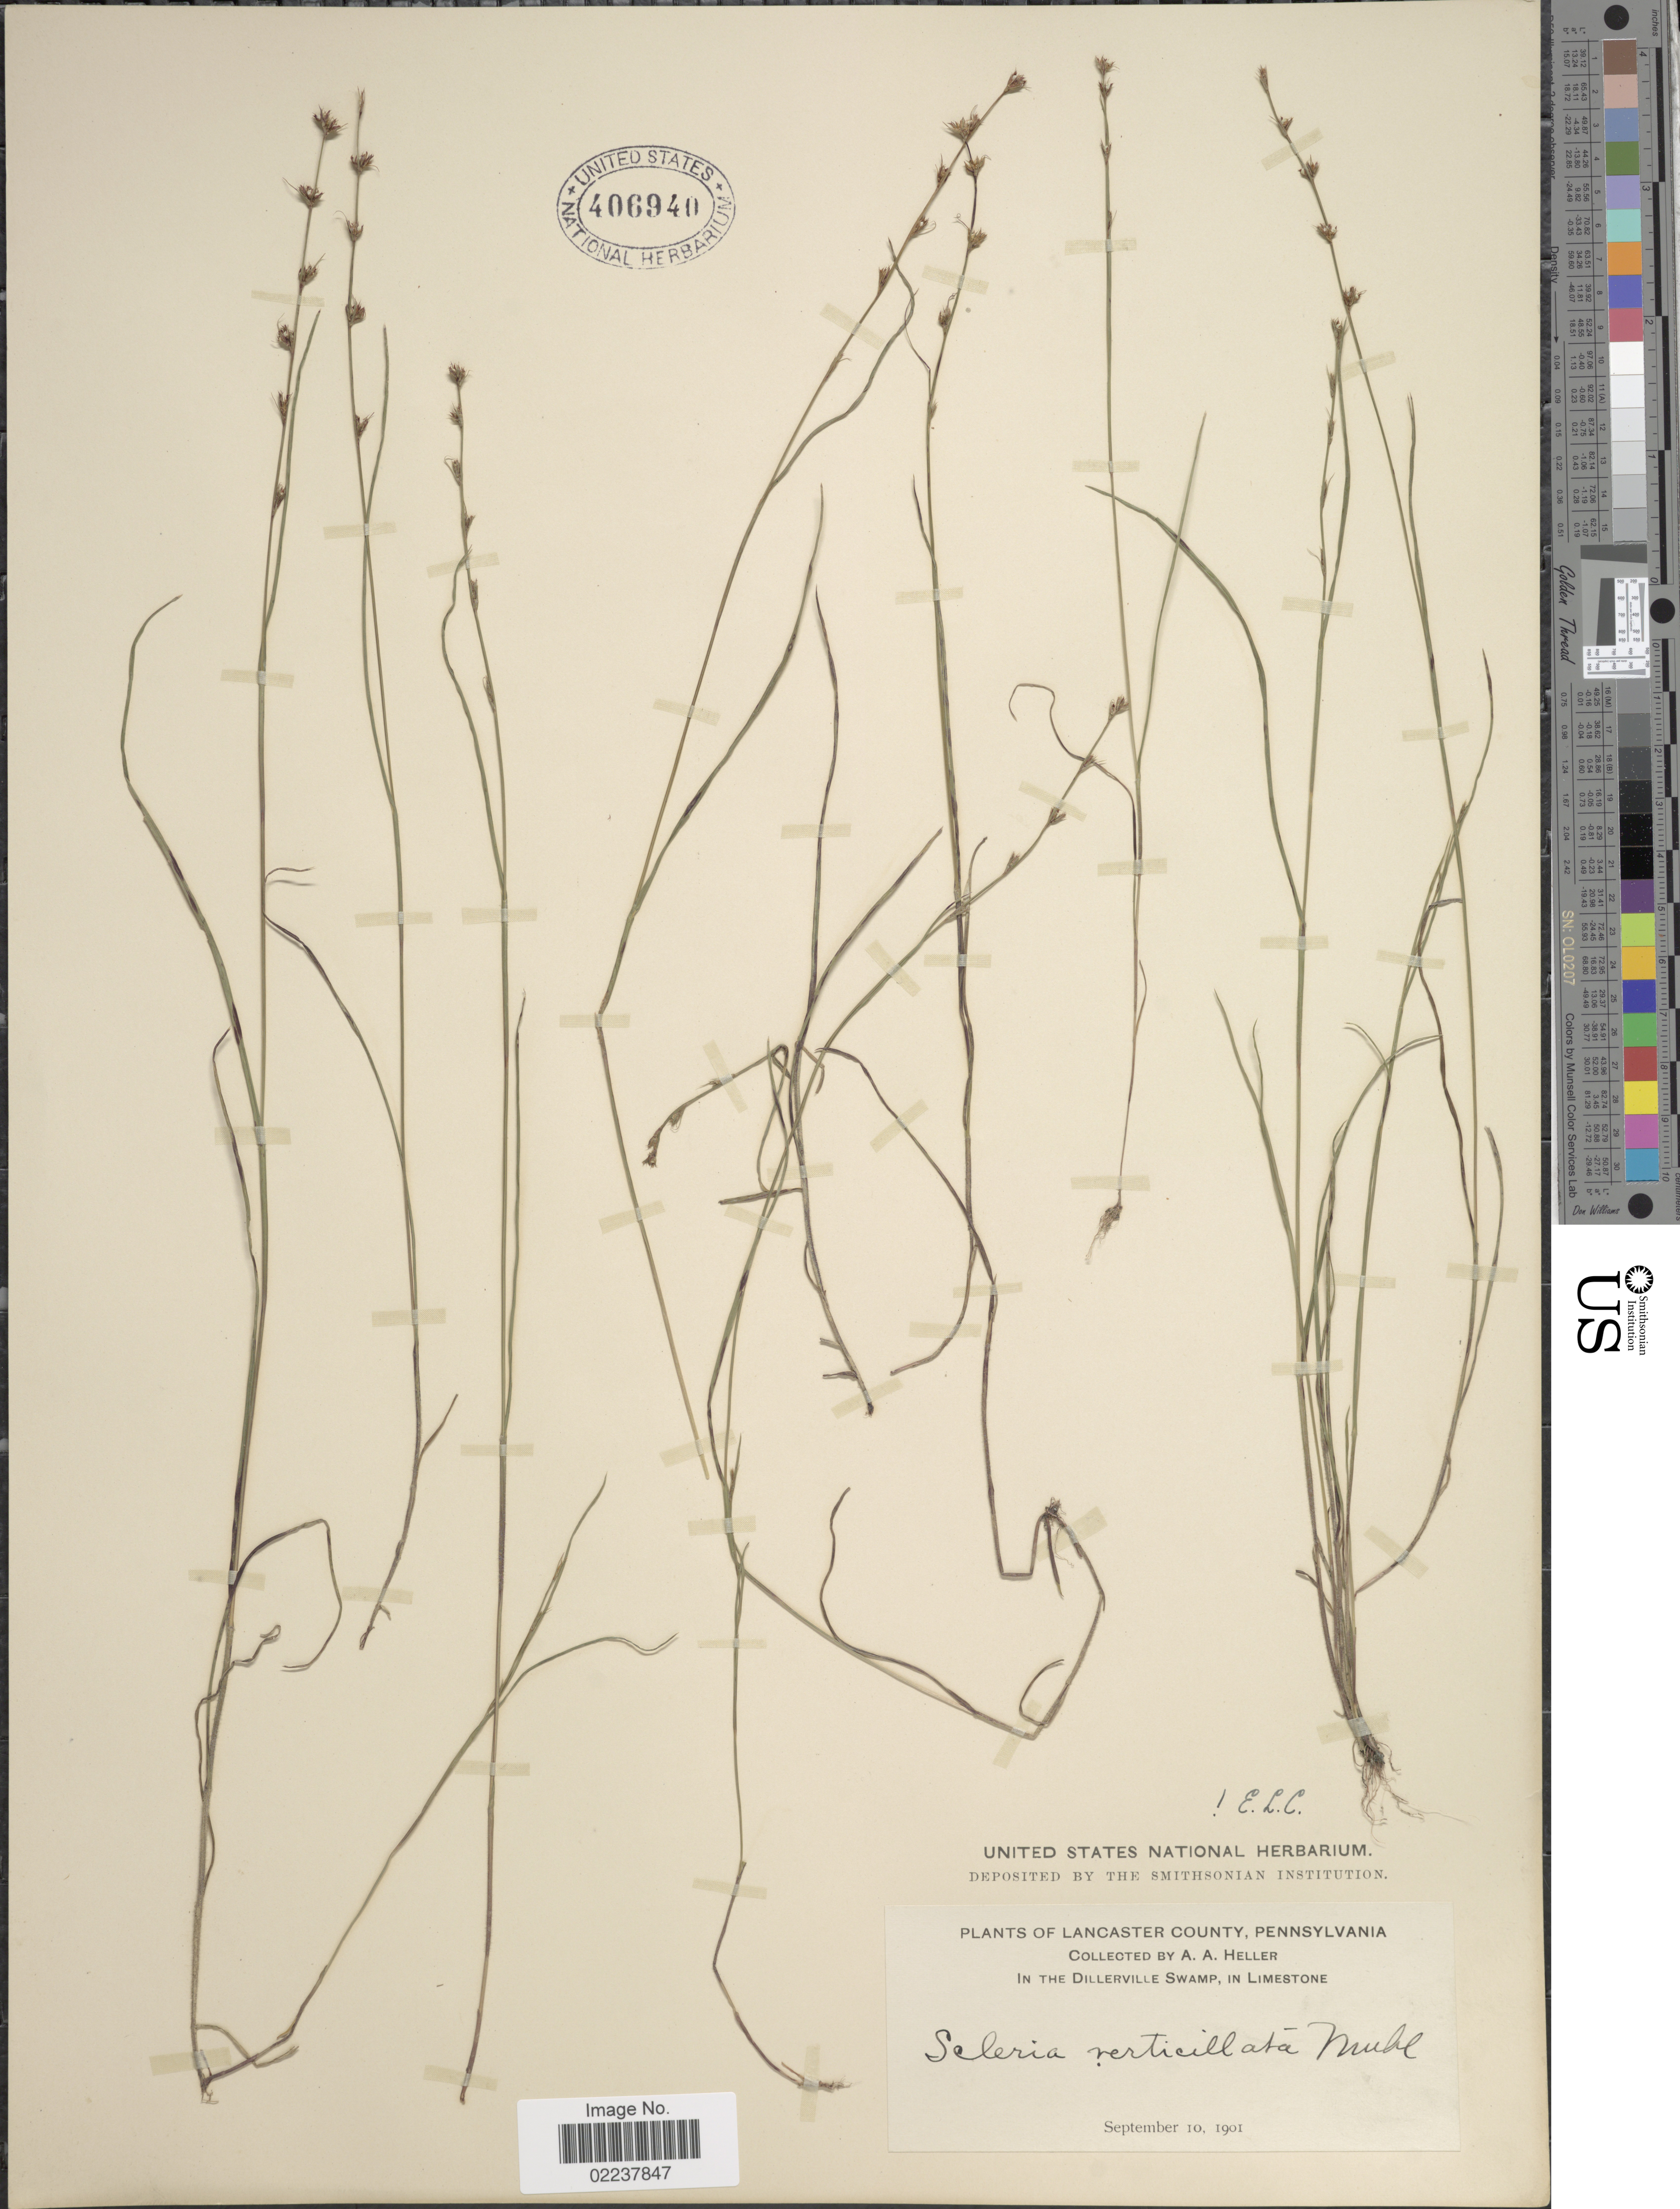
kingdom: Plantae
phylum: Tracheophyta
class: Liliopsida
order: Poales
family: Cyperaceae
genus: Scleria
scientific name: Scleria verticillata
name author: Muhl. ex Willd.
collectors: A. A. Heller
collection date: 1901-09-10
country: United States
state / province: Pennsylvania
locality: Lancaster County, in the Dillerville Swamp, in Limestone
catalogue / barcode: US 406940